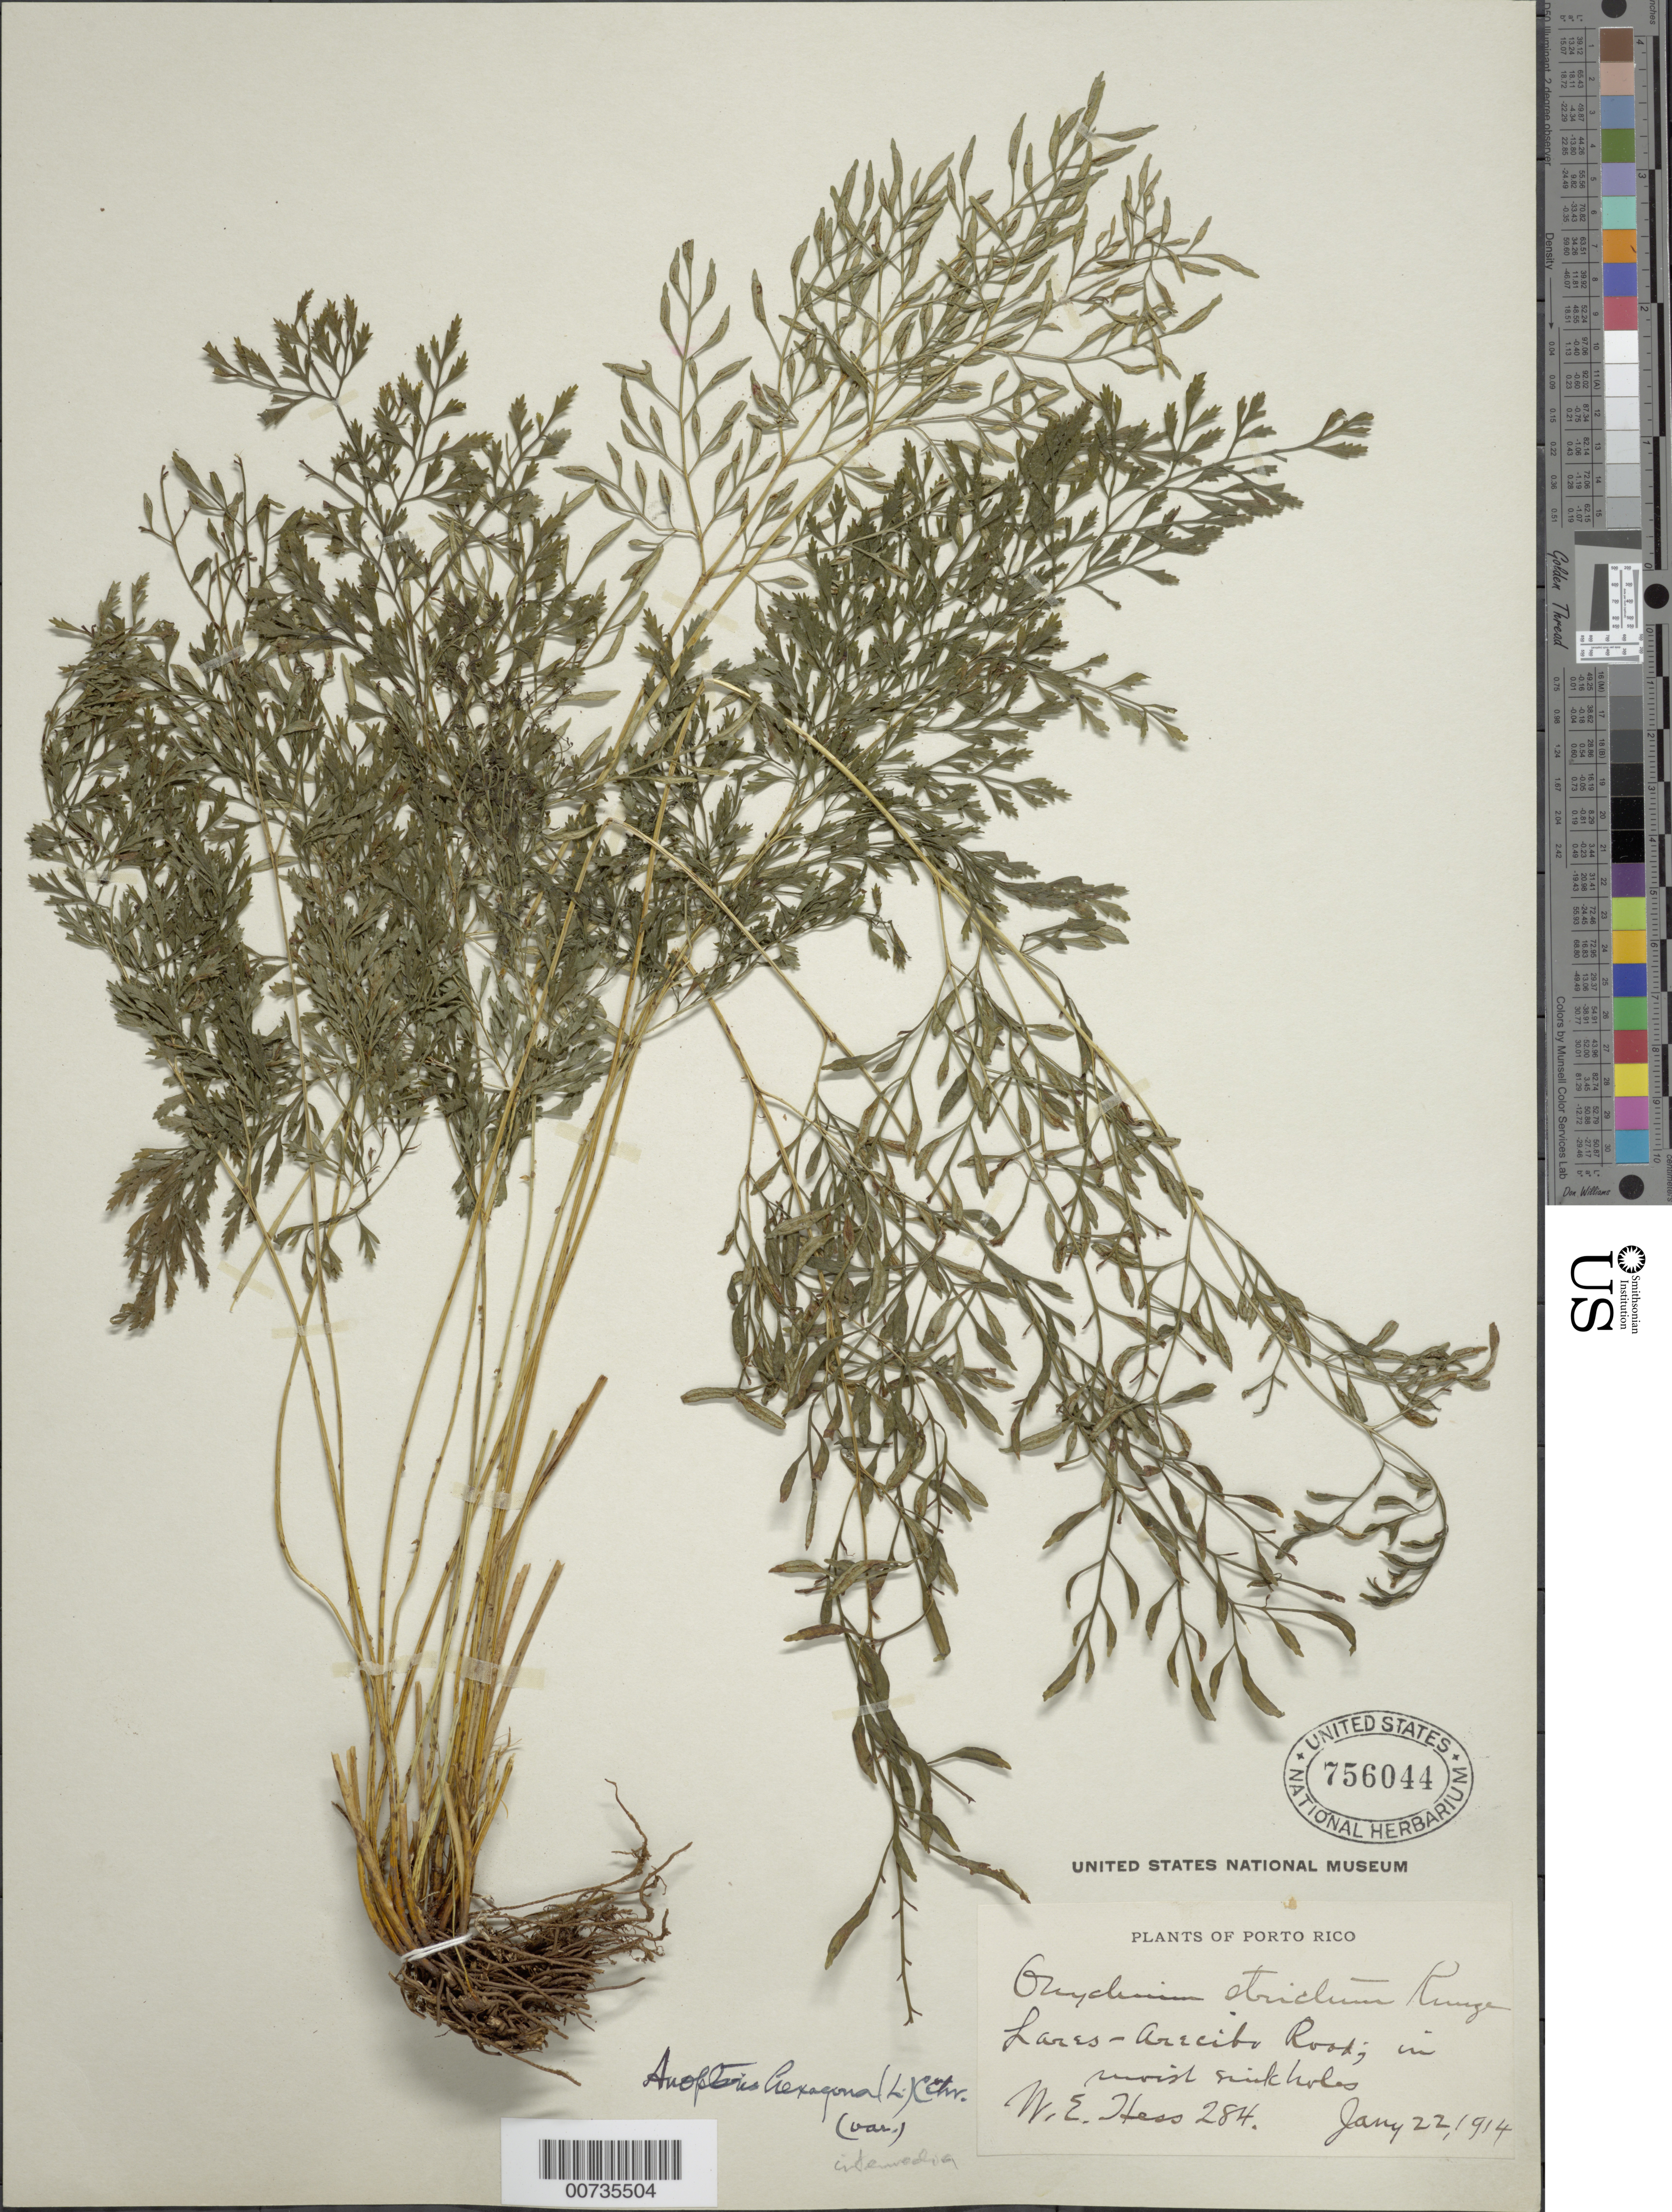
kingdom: Plantae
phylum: Tracheophyta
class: Polypodiopsida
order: Polypodiales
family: Pteridaceae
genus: Pteris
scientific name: Pteris hexagona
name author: (L.) Proctor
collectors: W. Hess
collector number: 284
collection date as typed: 22 Jan 1914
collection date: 1914-01-22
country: Puerto Rico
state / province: Arecibo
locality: Lares-Arecibo Road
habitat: In moist sinkholes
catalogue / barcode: US 756044